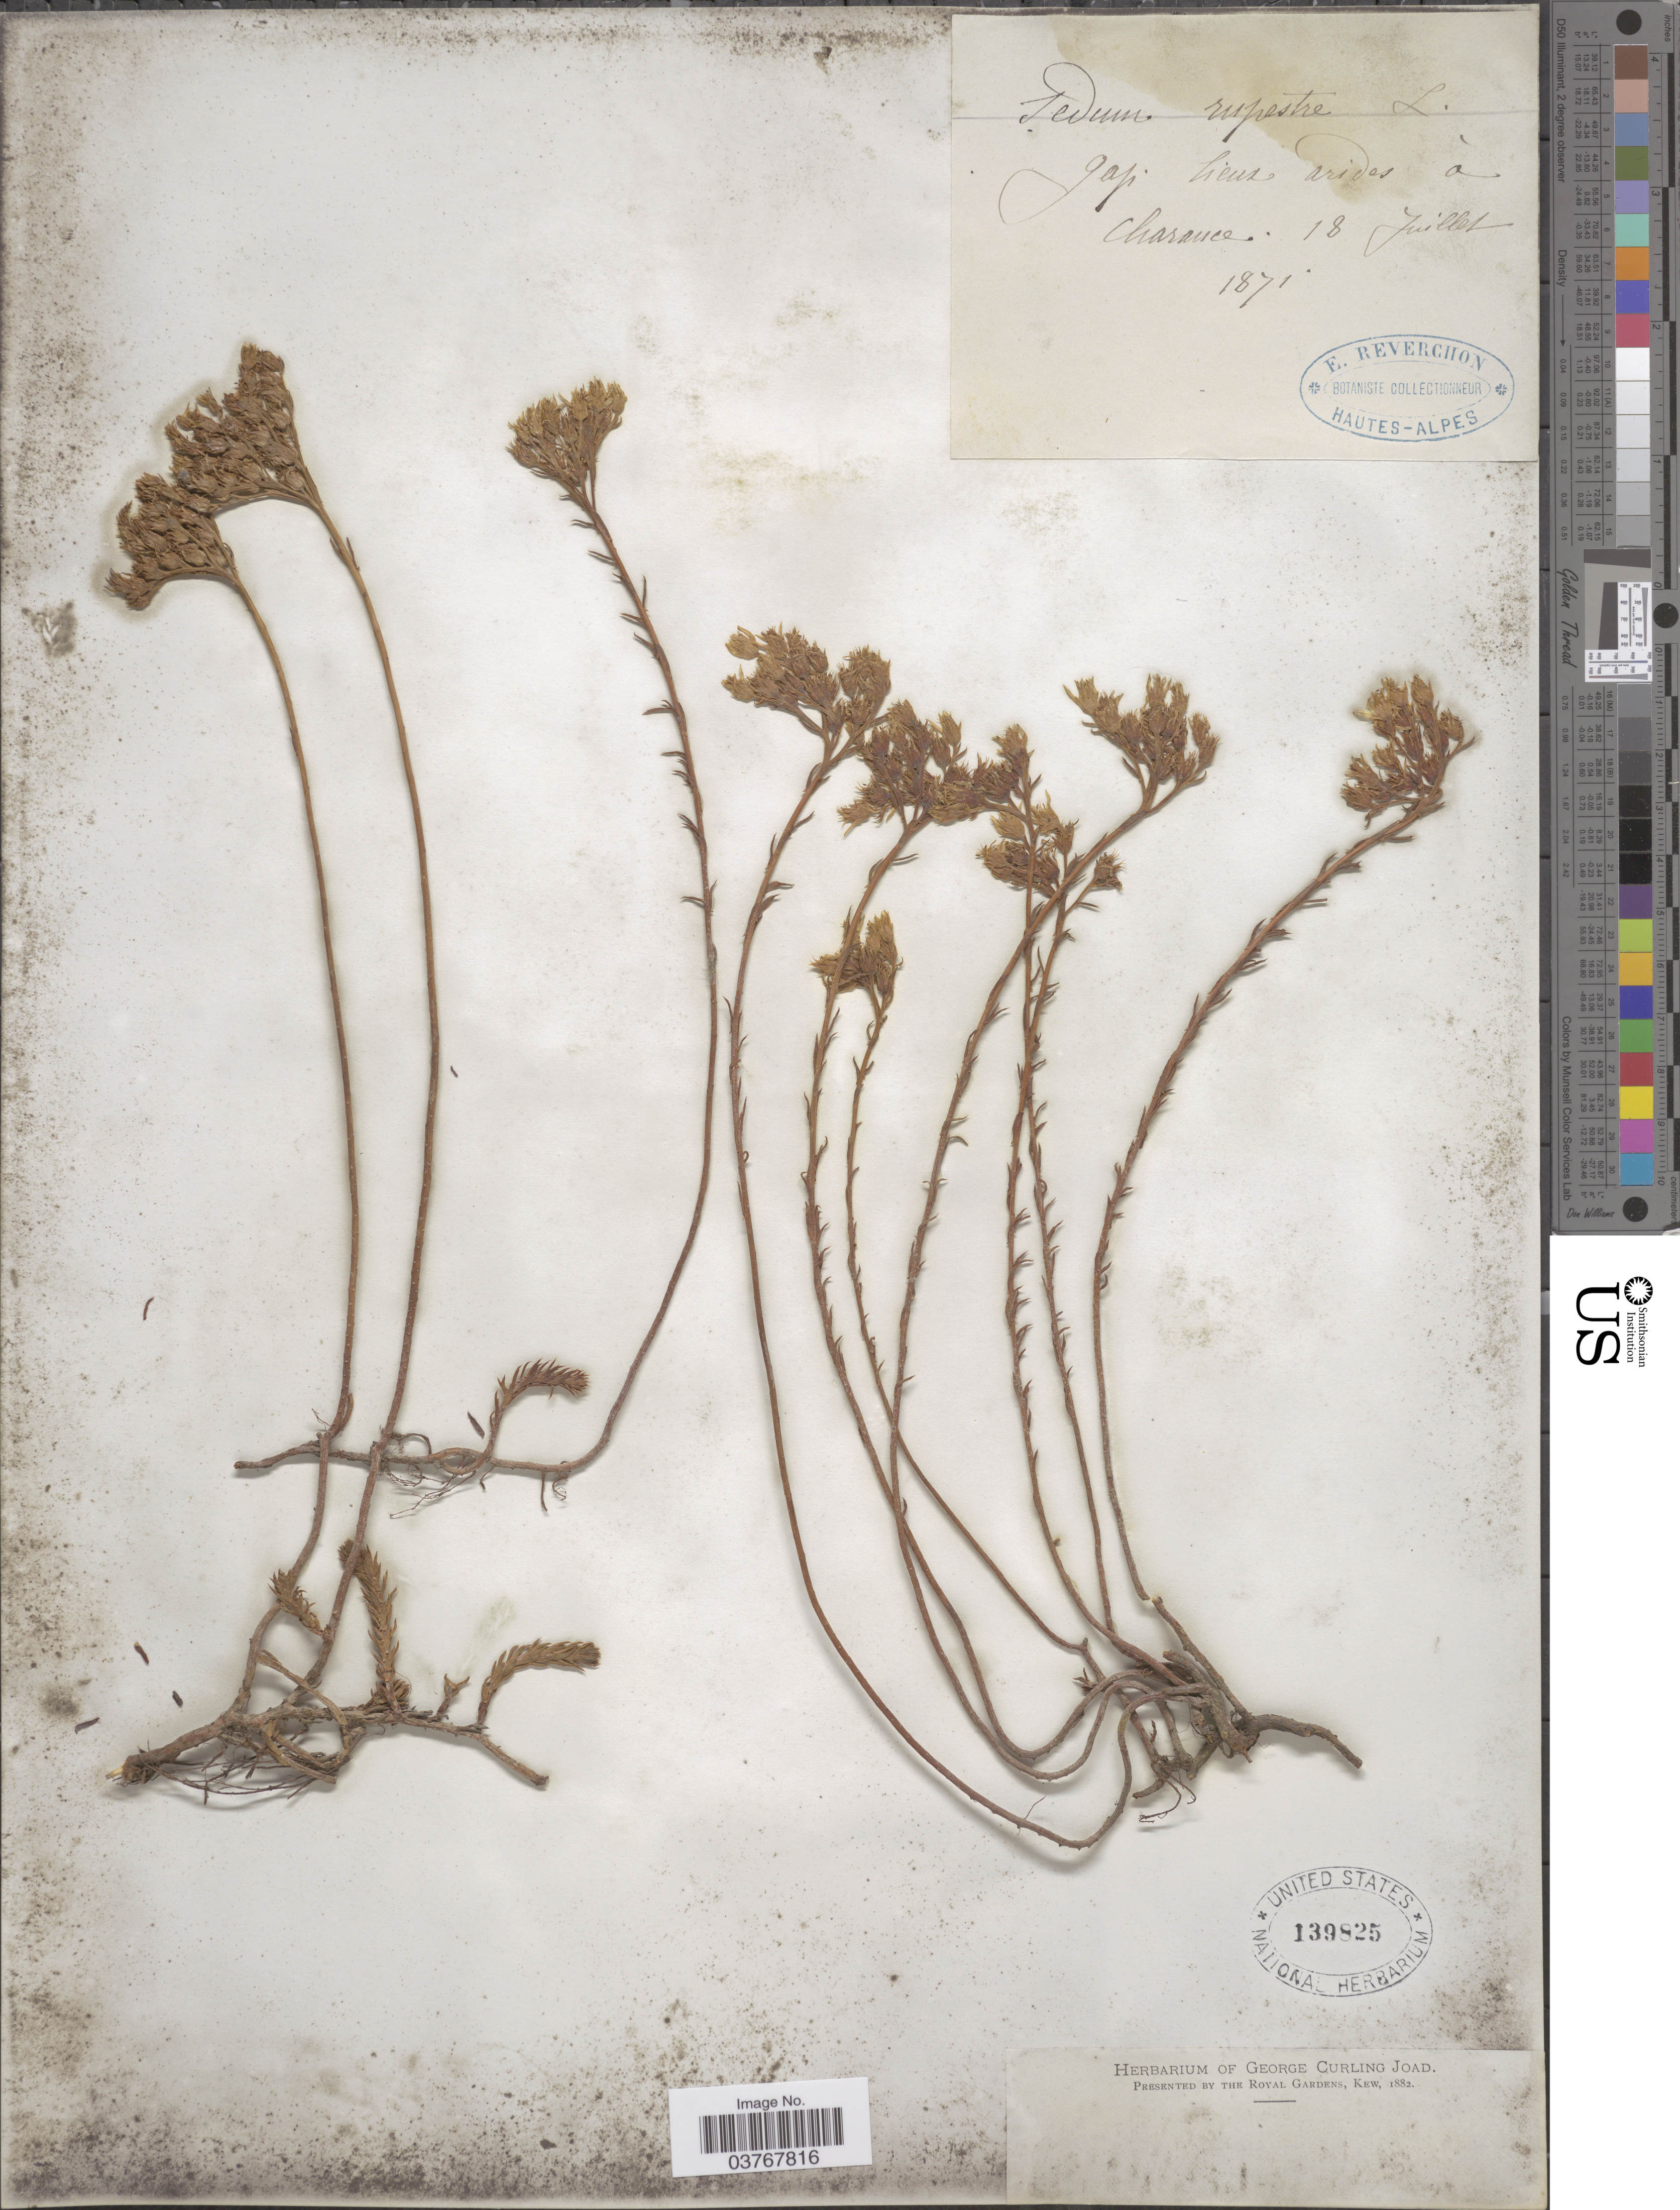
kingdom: Plantae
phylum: Tracheophyta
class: Magnoliopsida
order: Saxifragales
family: Crassulaceae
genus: Petrosedum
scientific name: Petrosedum rupestre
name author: (L.) P.V. Heath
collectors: E. Reverchon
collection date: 1871-07-18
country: France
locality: Gap lieux arides a Charance.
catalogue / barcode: US 139825